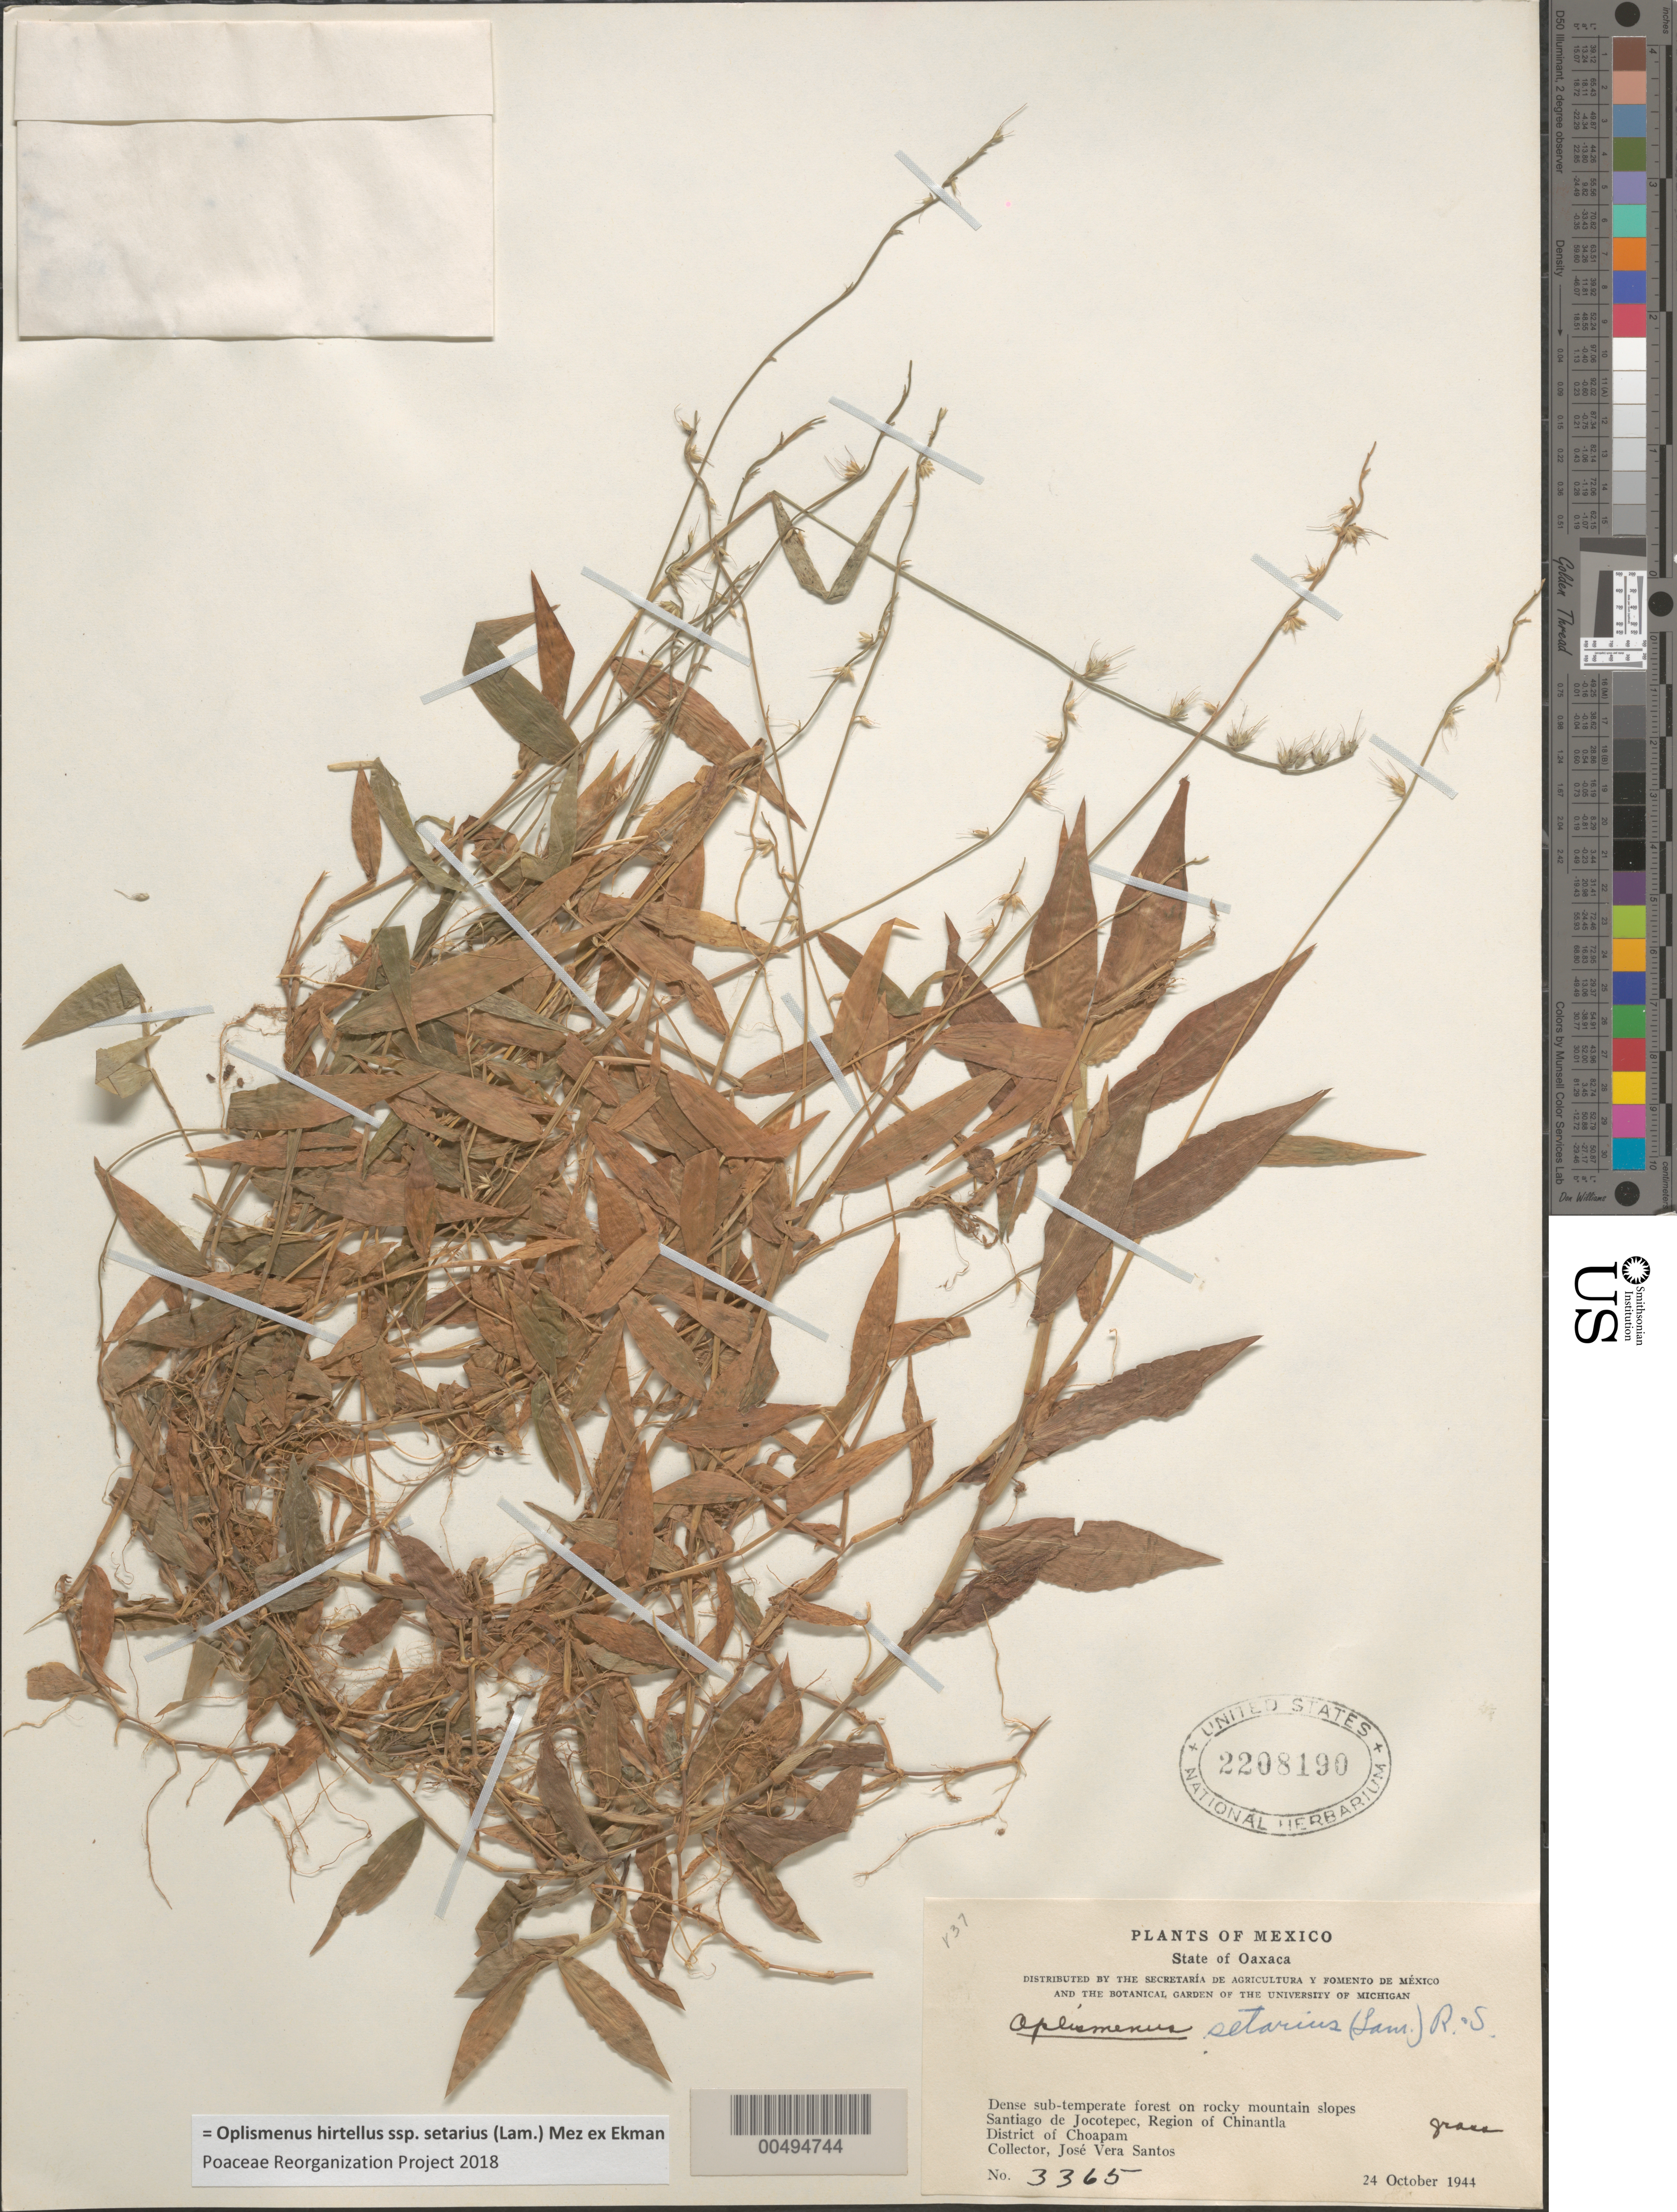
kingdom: Plantae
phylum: Tracheophyta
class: Liliopsida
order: Poales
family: Poaceae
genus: Oplismenus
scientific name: Oplismenus hirtellus subsp. setarius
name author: (Lam.) Mez ex Ekman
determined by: Poaceae Reorganization Project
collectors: J. V. Santos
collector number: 3365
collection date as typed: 24 Oct 1944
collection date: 1944-10-24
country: Mexico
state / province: Oaxaca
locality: Santiago de Jocotepec, Region of Chinantla, Dist of Choapam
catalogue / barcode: US 2208190